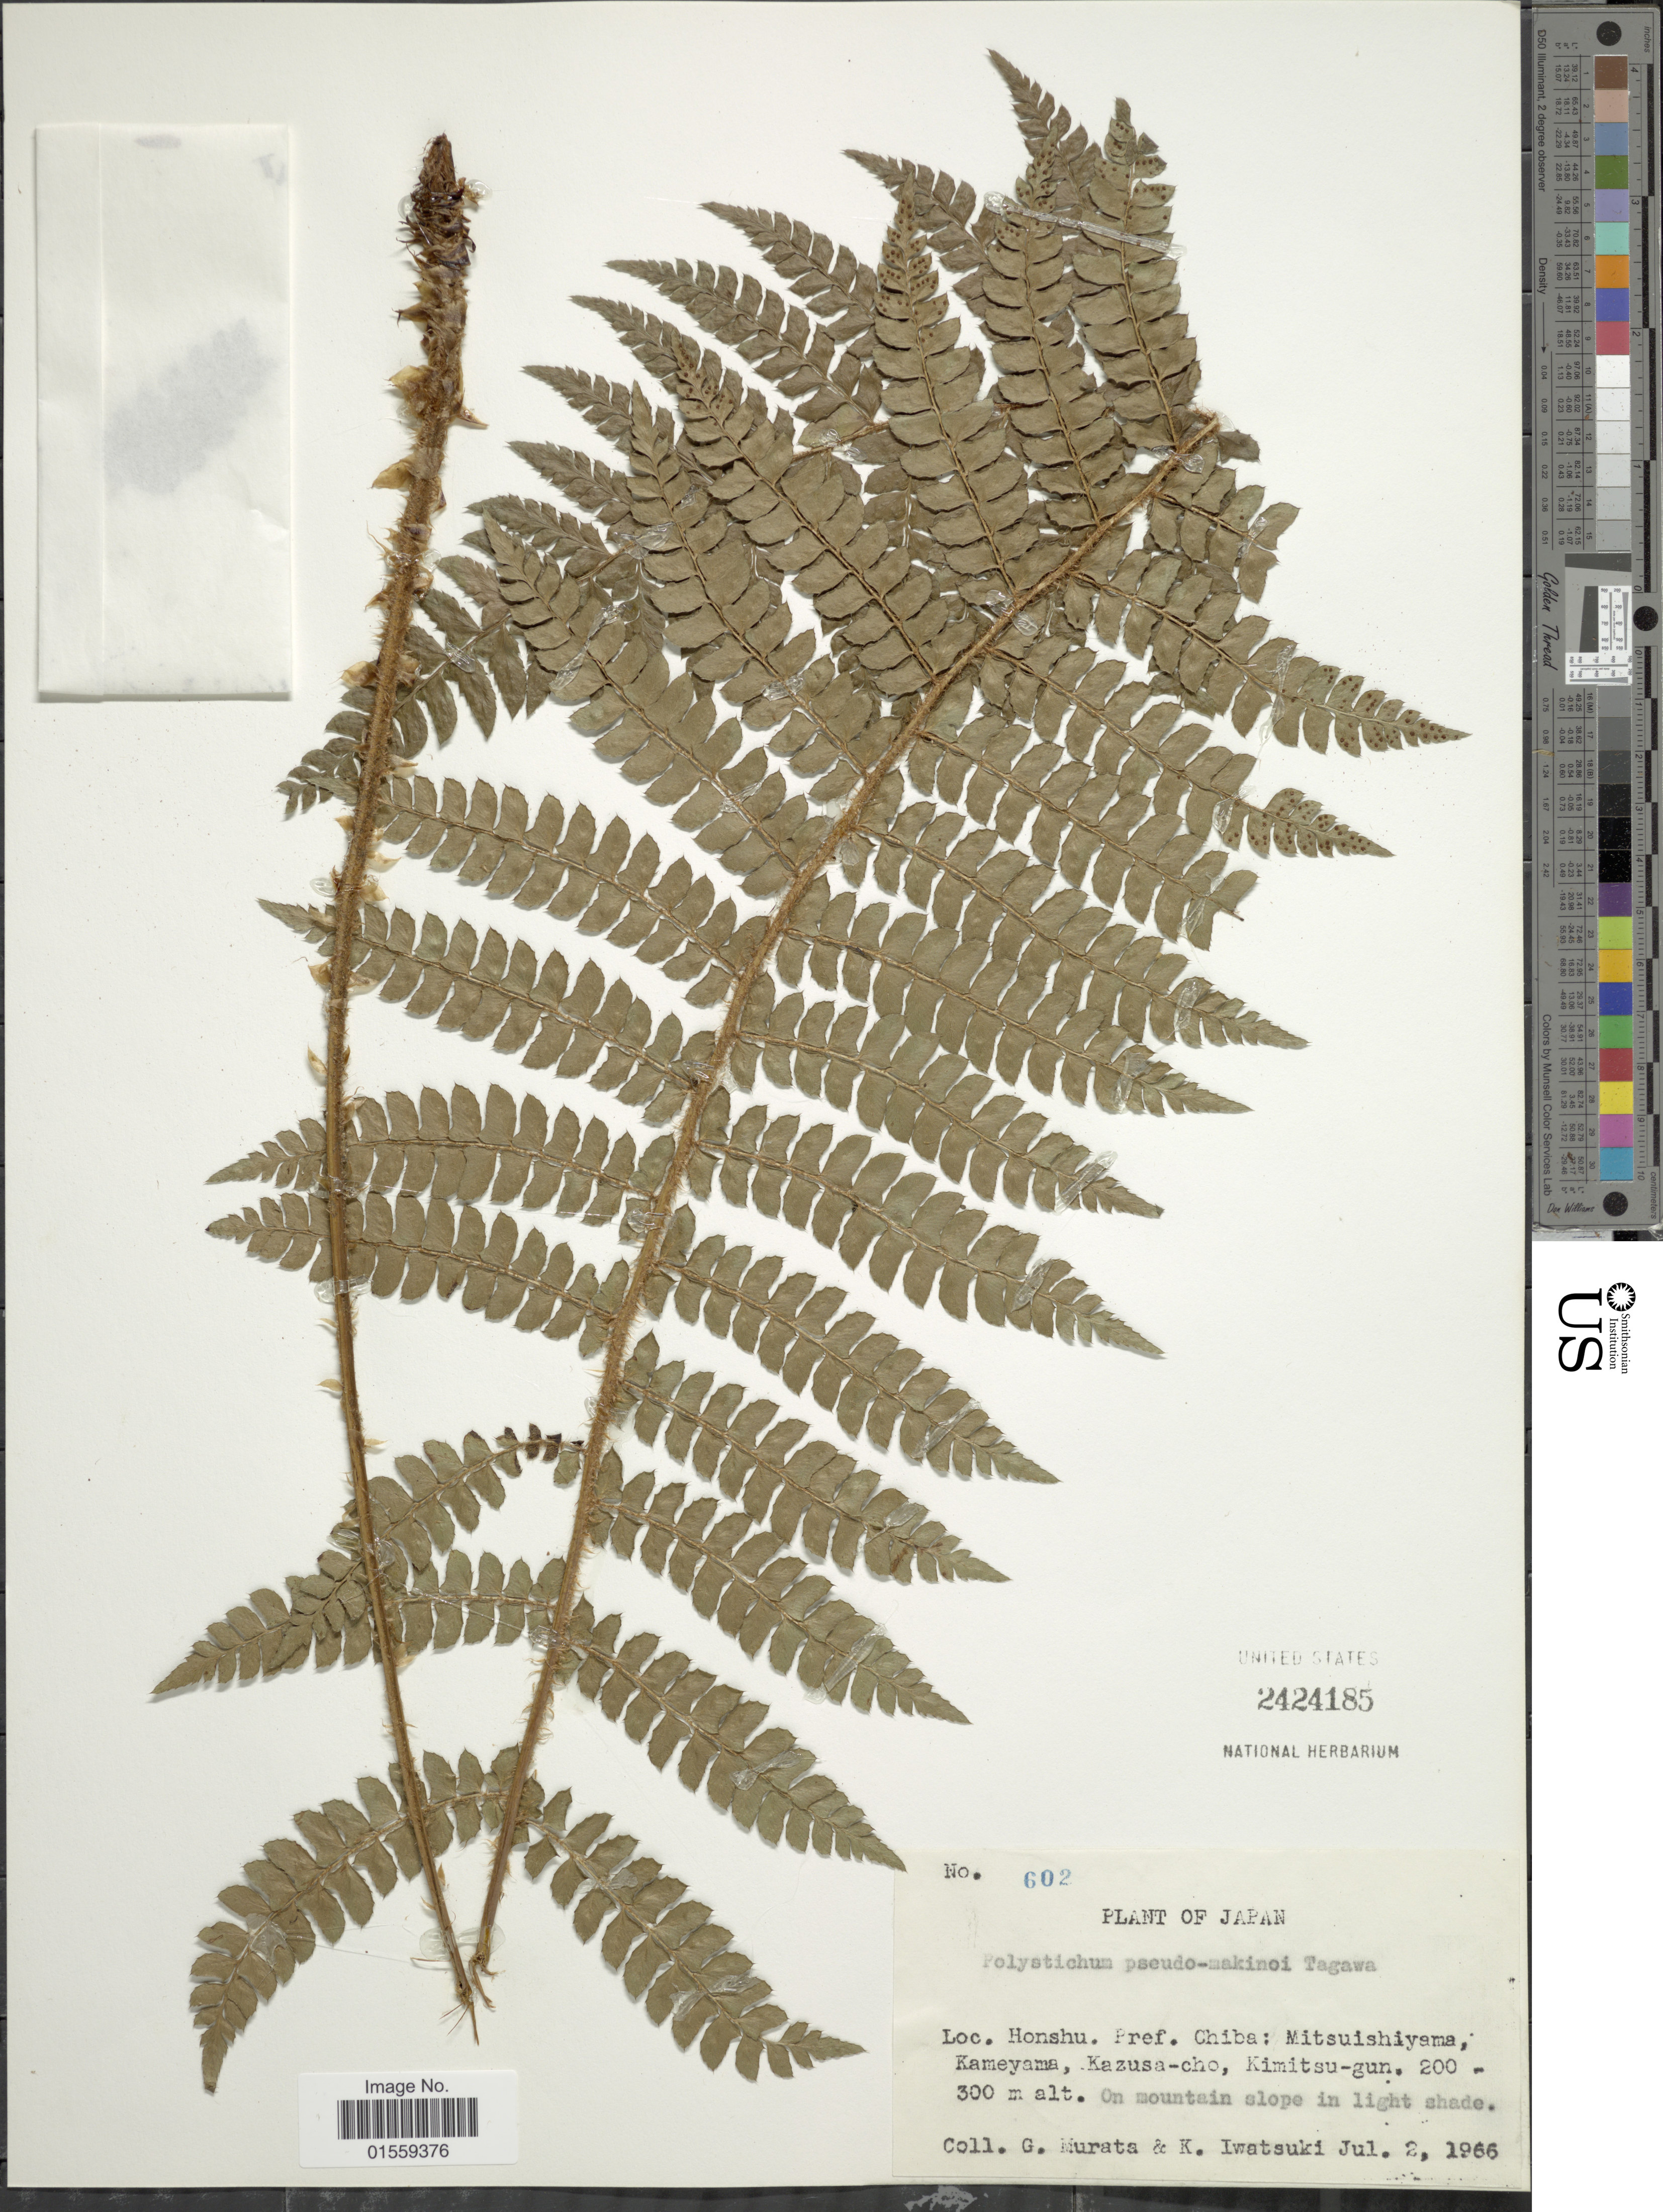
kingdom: Plantae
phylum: Tracheophyta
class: Polypodiopsida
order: Polypodiales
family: Dryopteridaceae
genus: Polystichum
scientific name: Polystichum pseudomakinoi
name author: Tagawa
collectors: G. Murata & K. Iwatsuki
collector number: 602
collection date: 1966-07-02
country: Japan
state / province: Tiba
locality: Honshu, Chiba: Mitsuishiyama, Kameyama, kazusa-cho, Kimitsu-gun.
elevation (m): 200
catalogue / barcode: US 2424185